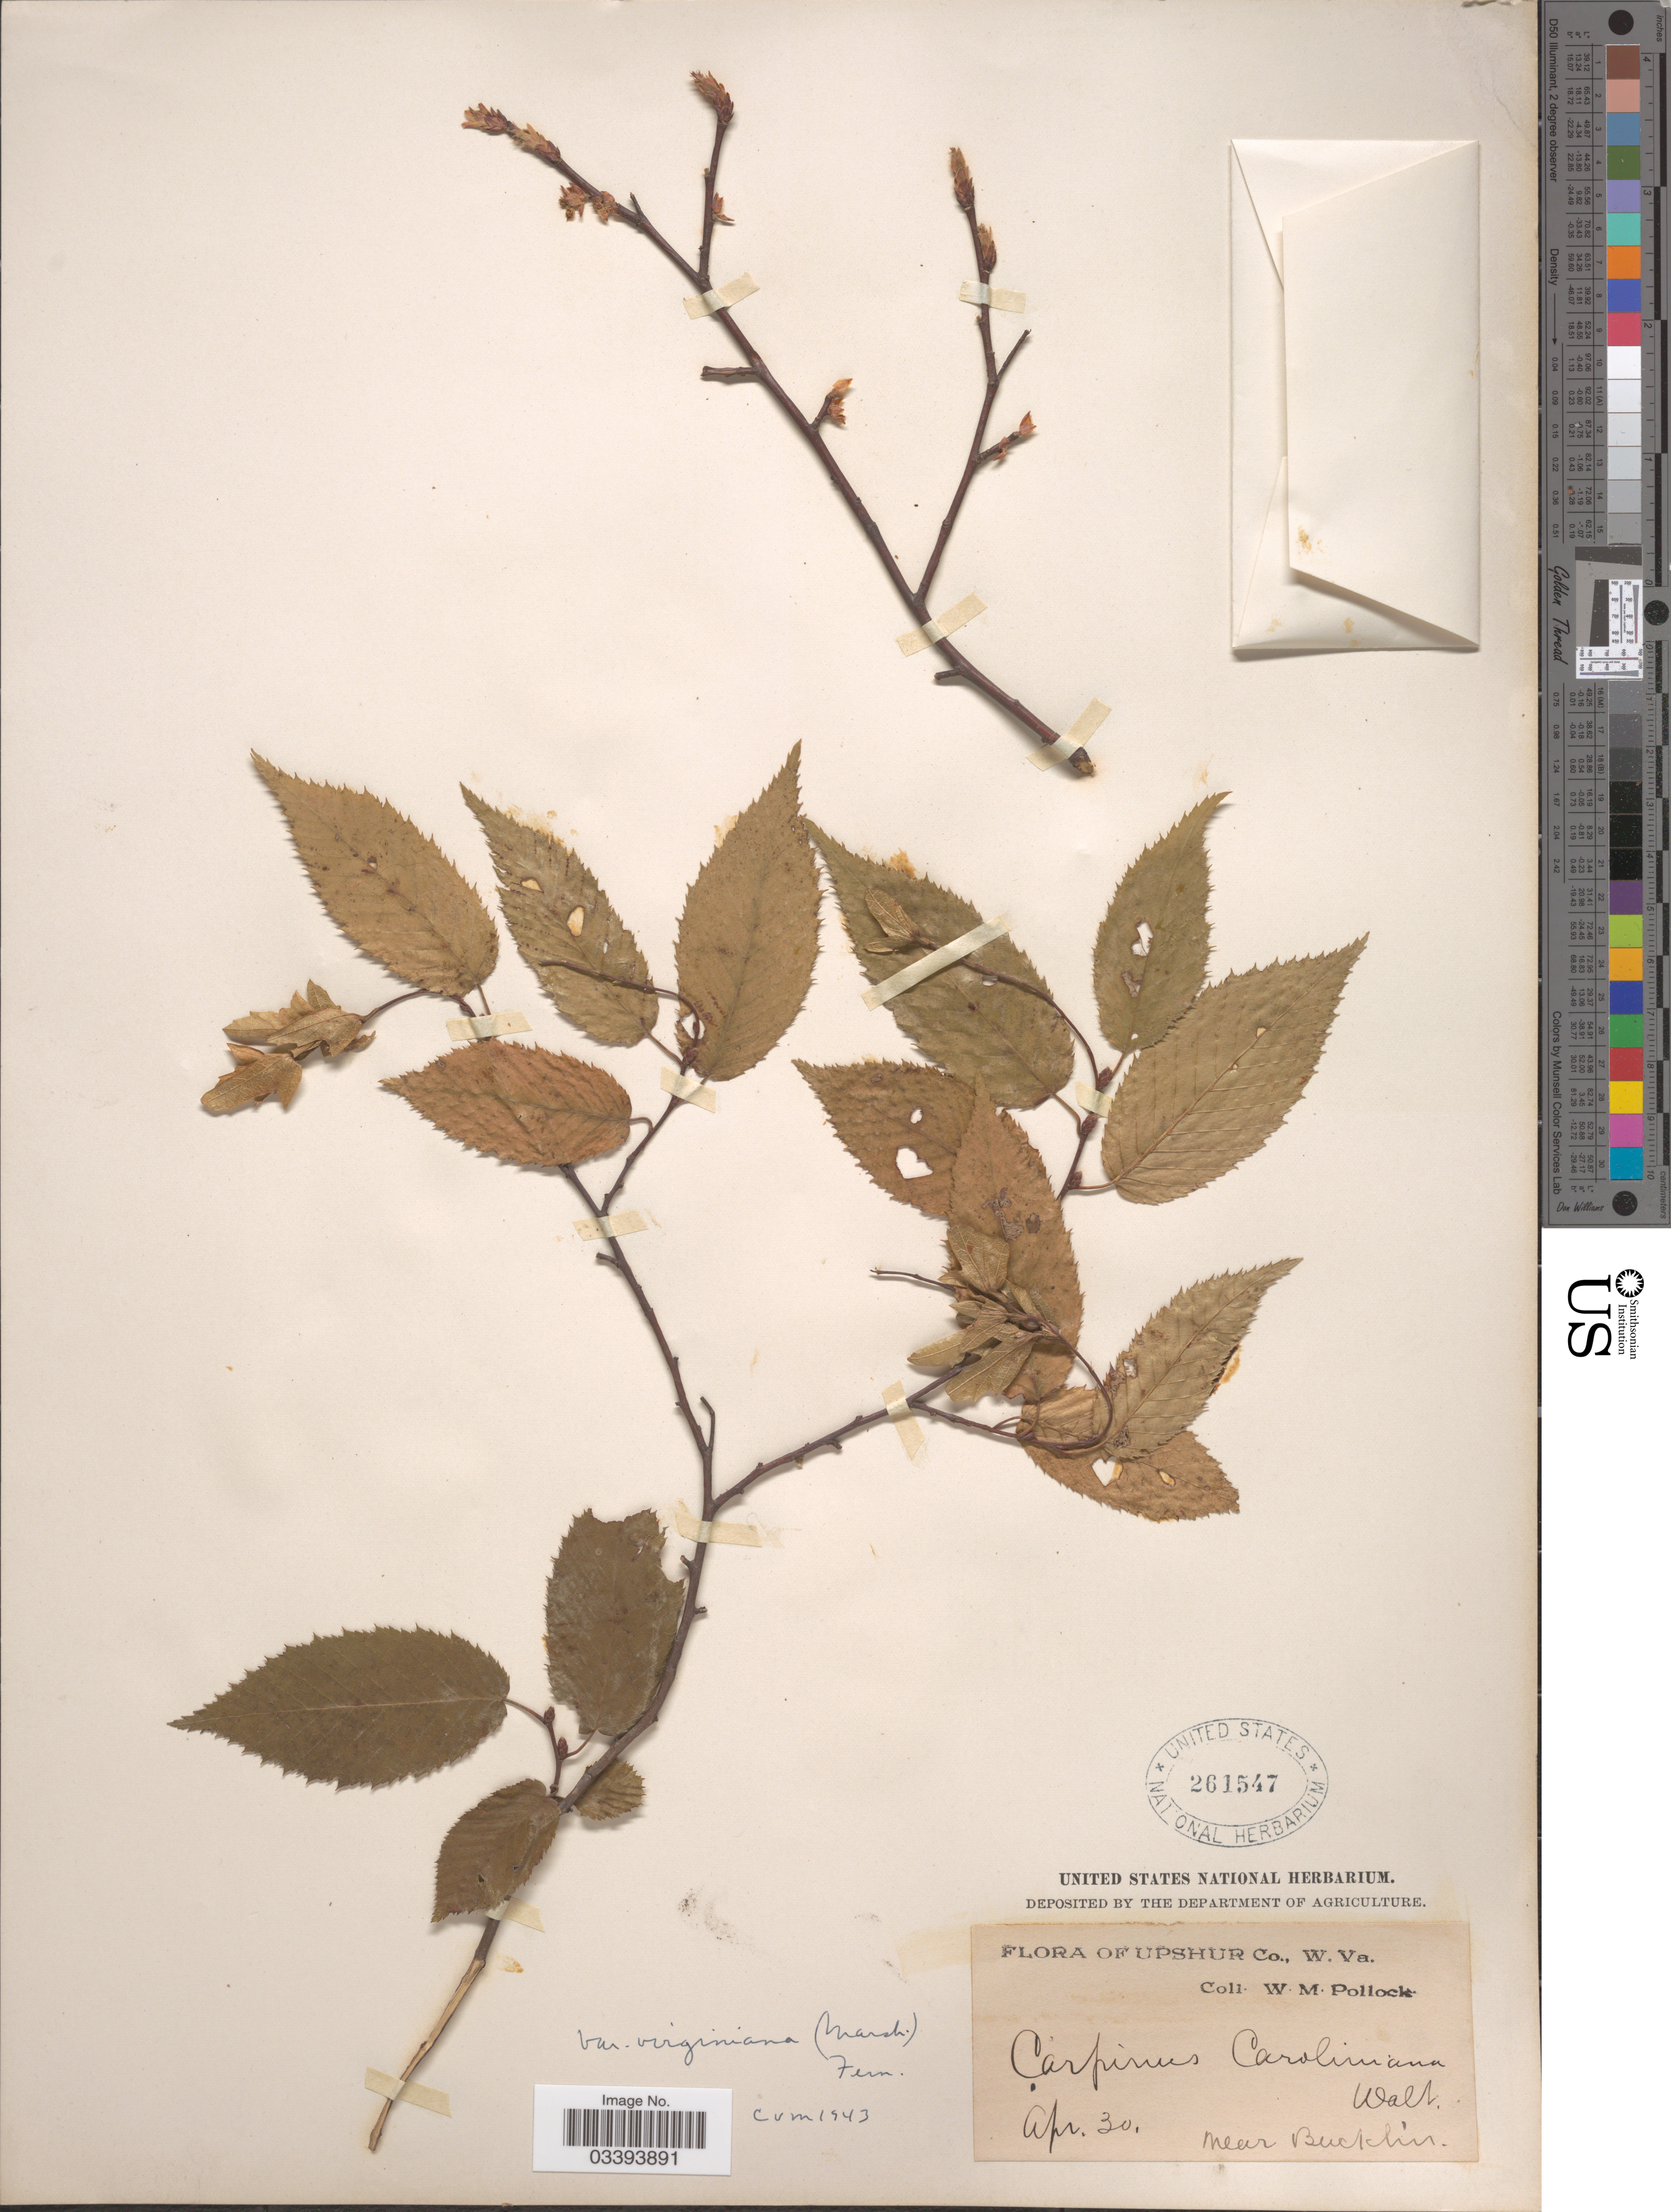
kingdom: Plantae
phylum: Tracheophyta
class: Magnoliopsida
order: Fagales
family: Betulaceae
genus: Carpinus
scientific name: Carpinus caroliniana subsp. virginiana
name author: (Marshall) Furlow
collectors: W. M. Pollock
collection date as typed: Transcribed d/m/y: /4/30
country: United States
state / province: West Virginia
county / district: Upshur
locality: Near Bucklin.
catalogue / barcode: US 261547